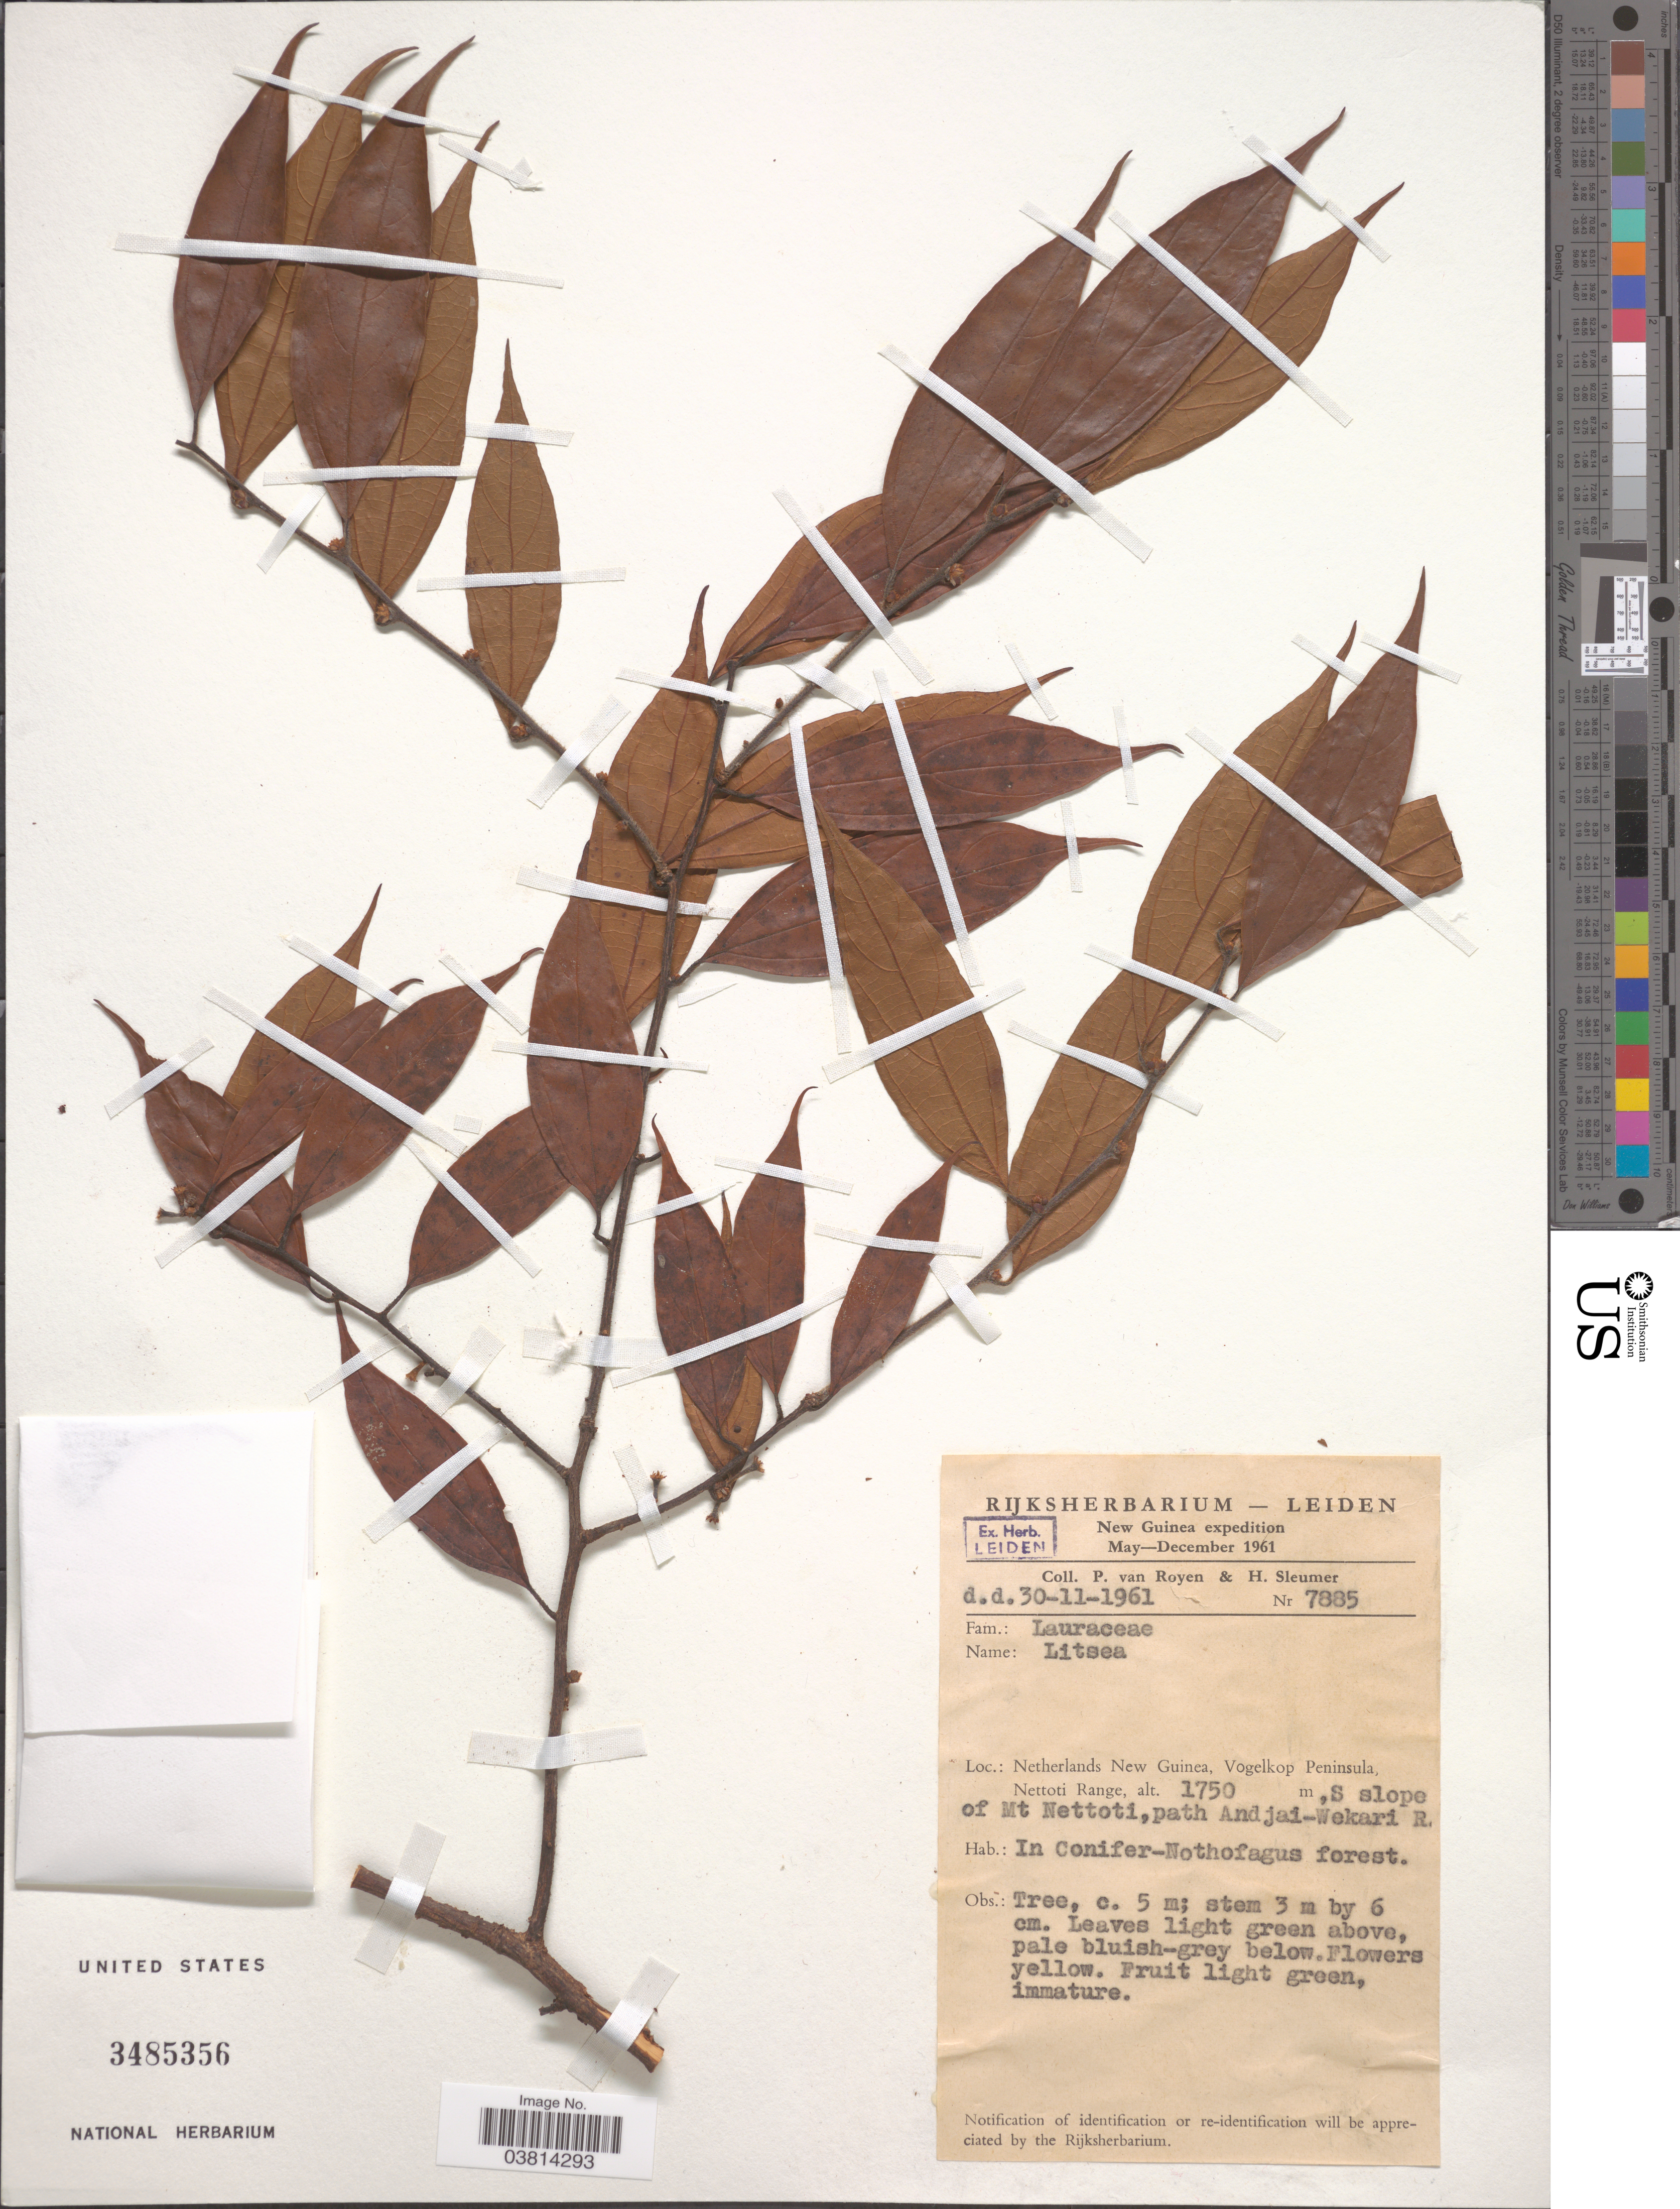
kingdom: Plantae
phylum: Tracheophyta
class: Magnoliopsida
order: Laurales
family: Lauraceae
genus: Litsea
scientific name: Litsea sp.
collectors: P. van Royen & H. O. Sleumer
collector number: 7885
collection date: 1961-11-30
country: Indonesia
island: New Guinea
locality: Netherlands New Guinea, Vogelkop Peninsula, Nettoti Range, S slope of Mt Nettoti, path Andjai-Wekari R.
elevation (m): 1750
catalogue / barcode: US 3485356